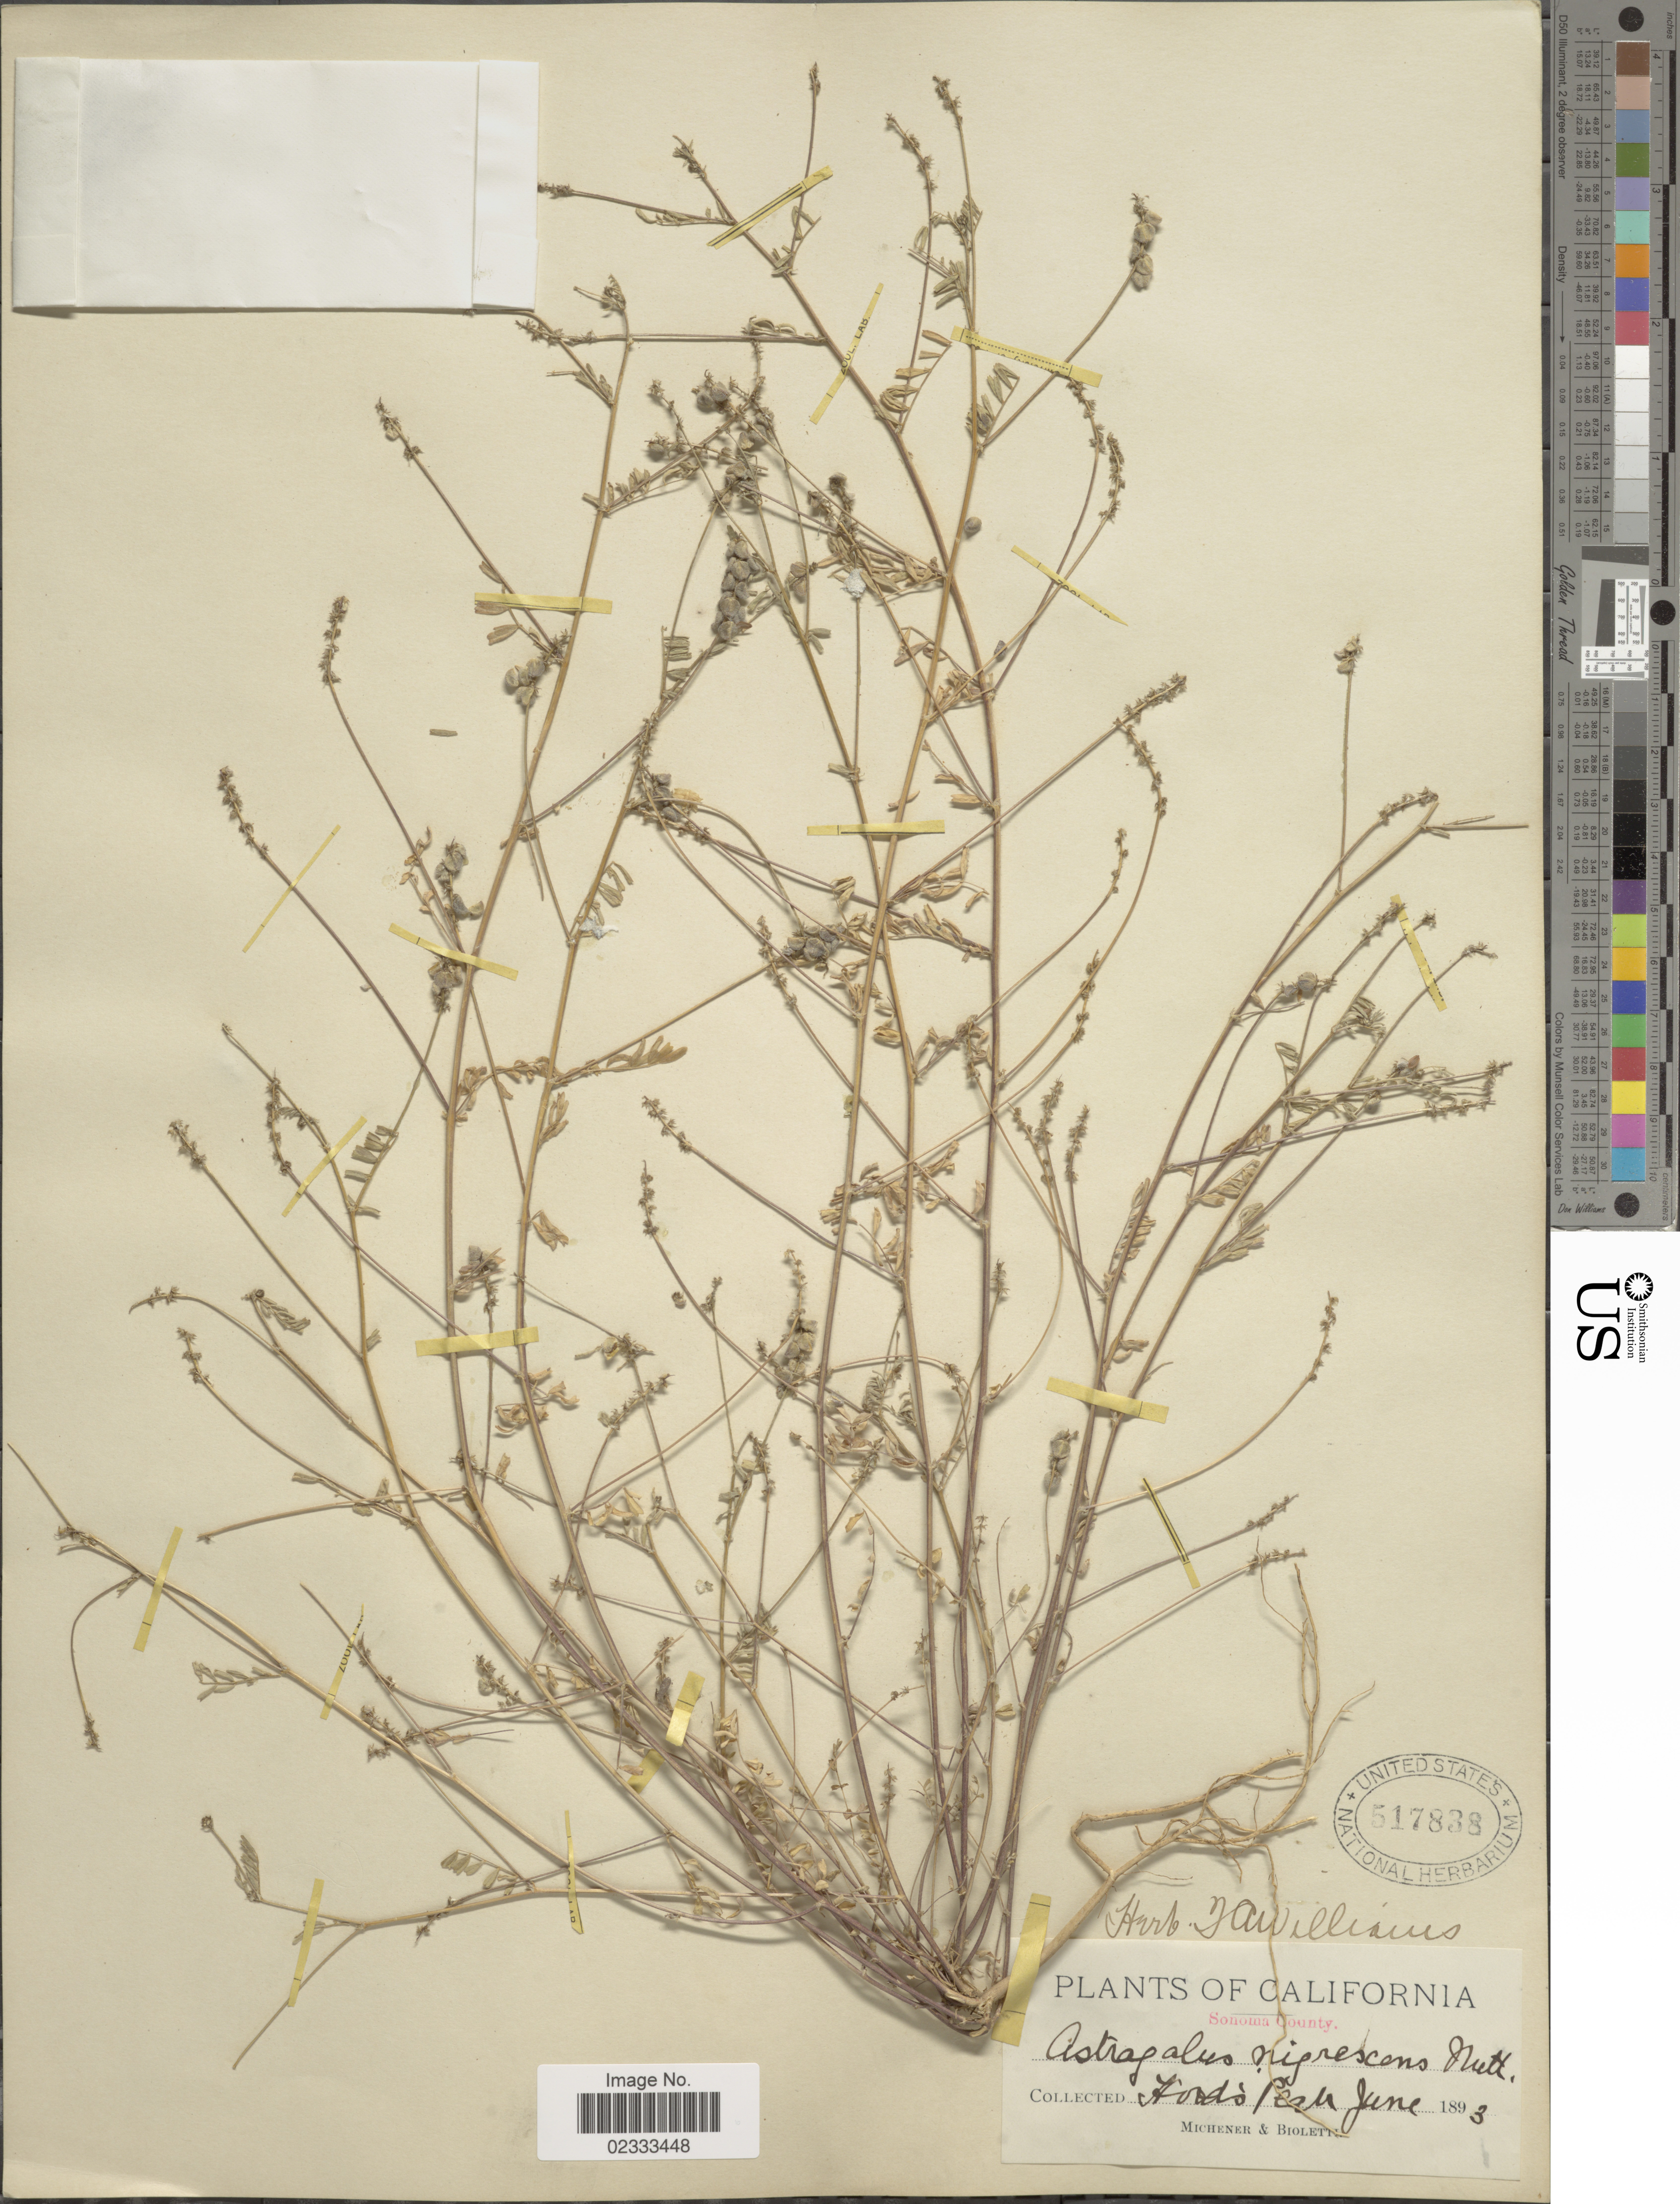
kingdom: Plantae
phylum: Tracheophyta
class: Magnoliopsida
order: Fabales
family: Fabaceae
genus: Astragalus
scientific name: Astragalus nigrescens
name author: Pall.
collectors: -. Michener & -- Bioletti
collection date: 1893-06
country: United States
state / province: California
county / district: Sonoma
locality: Sonoma County, Hood's Peak.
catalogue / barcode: US 517838